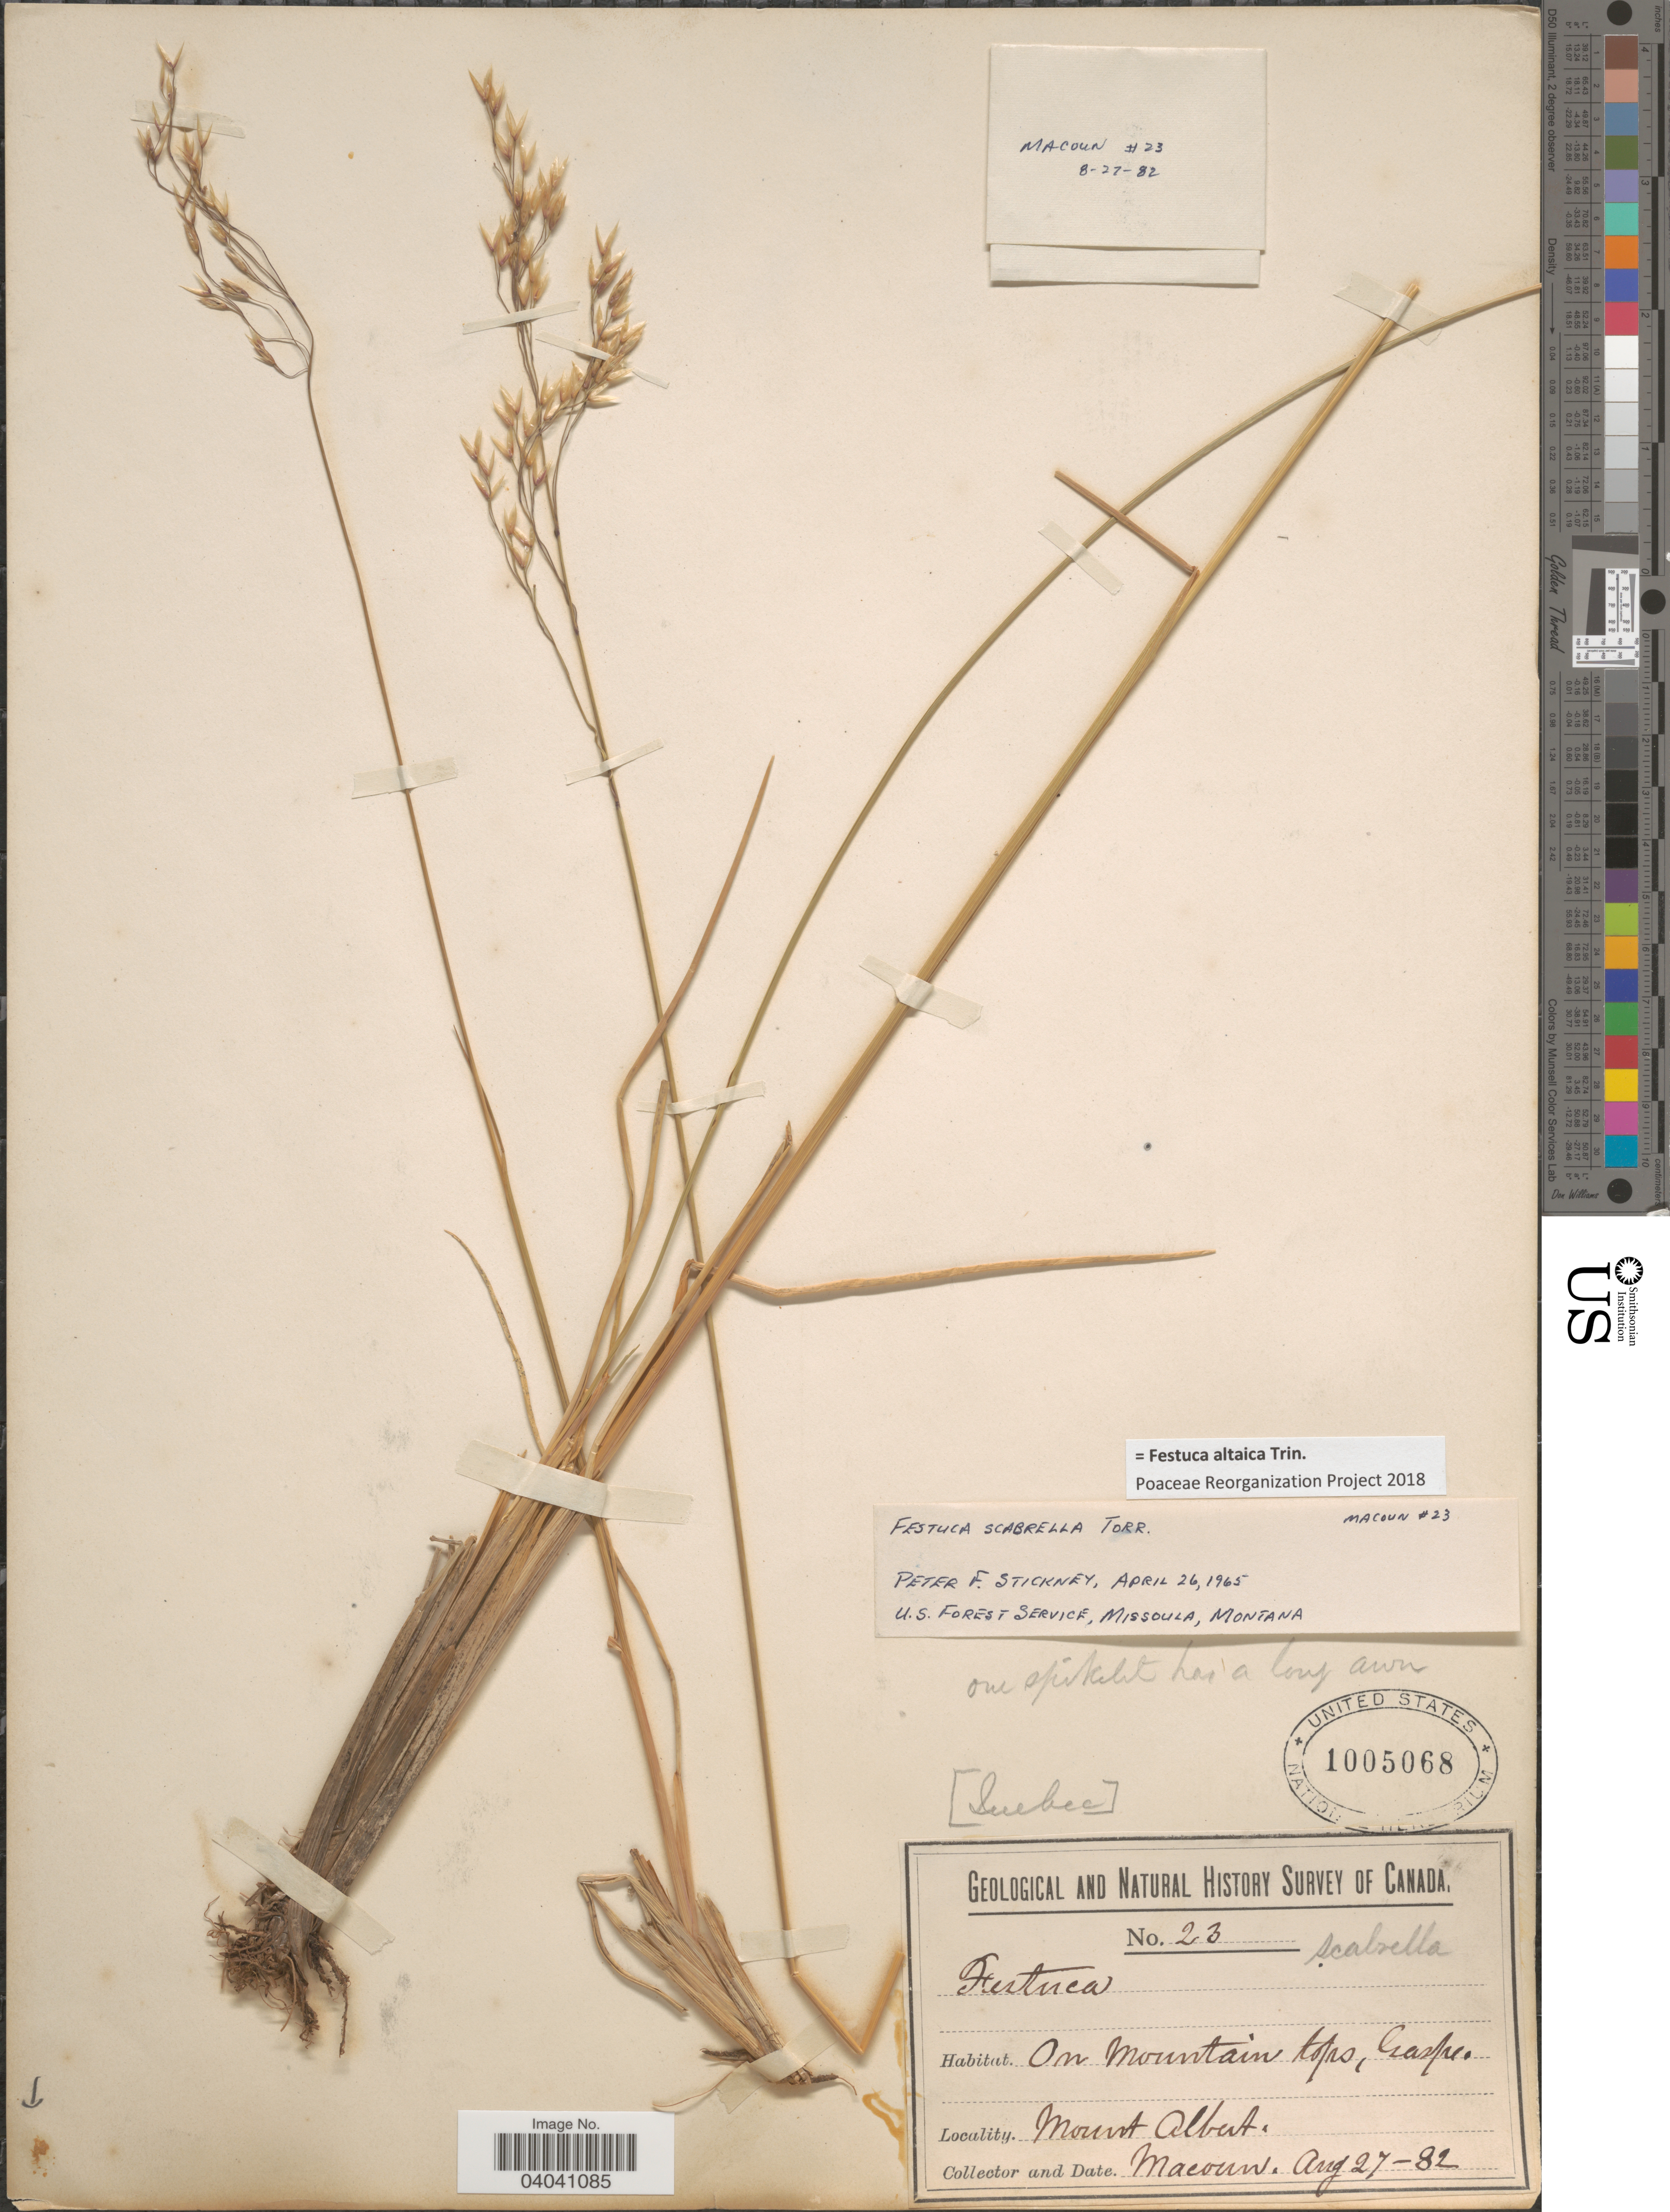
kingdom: Plantae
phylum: Tracheophyta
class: Liliopsida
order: Poales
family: Poaceae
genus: Festuca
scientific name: Festuca altaica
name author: Trin.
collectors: -- Macoun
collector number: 23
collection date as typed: Transcribed d/m/y: 27/8/82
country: Canada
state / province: Quebec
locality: Mount Albert.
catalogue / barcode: US 1005068